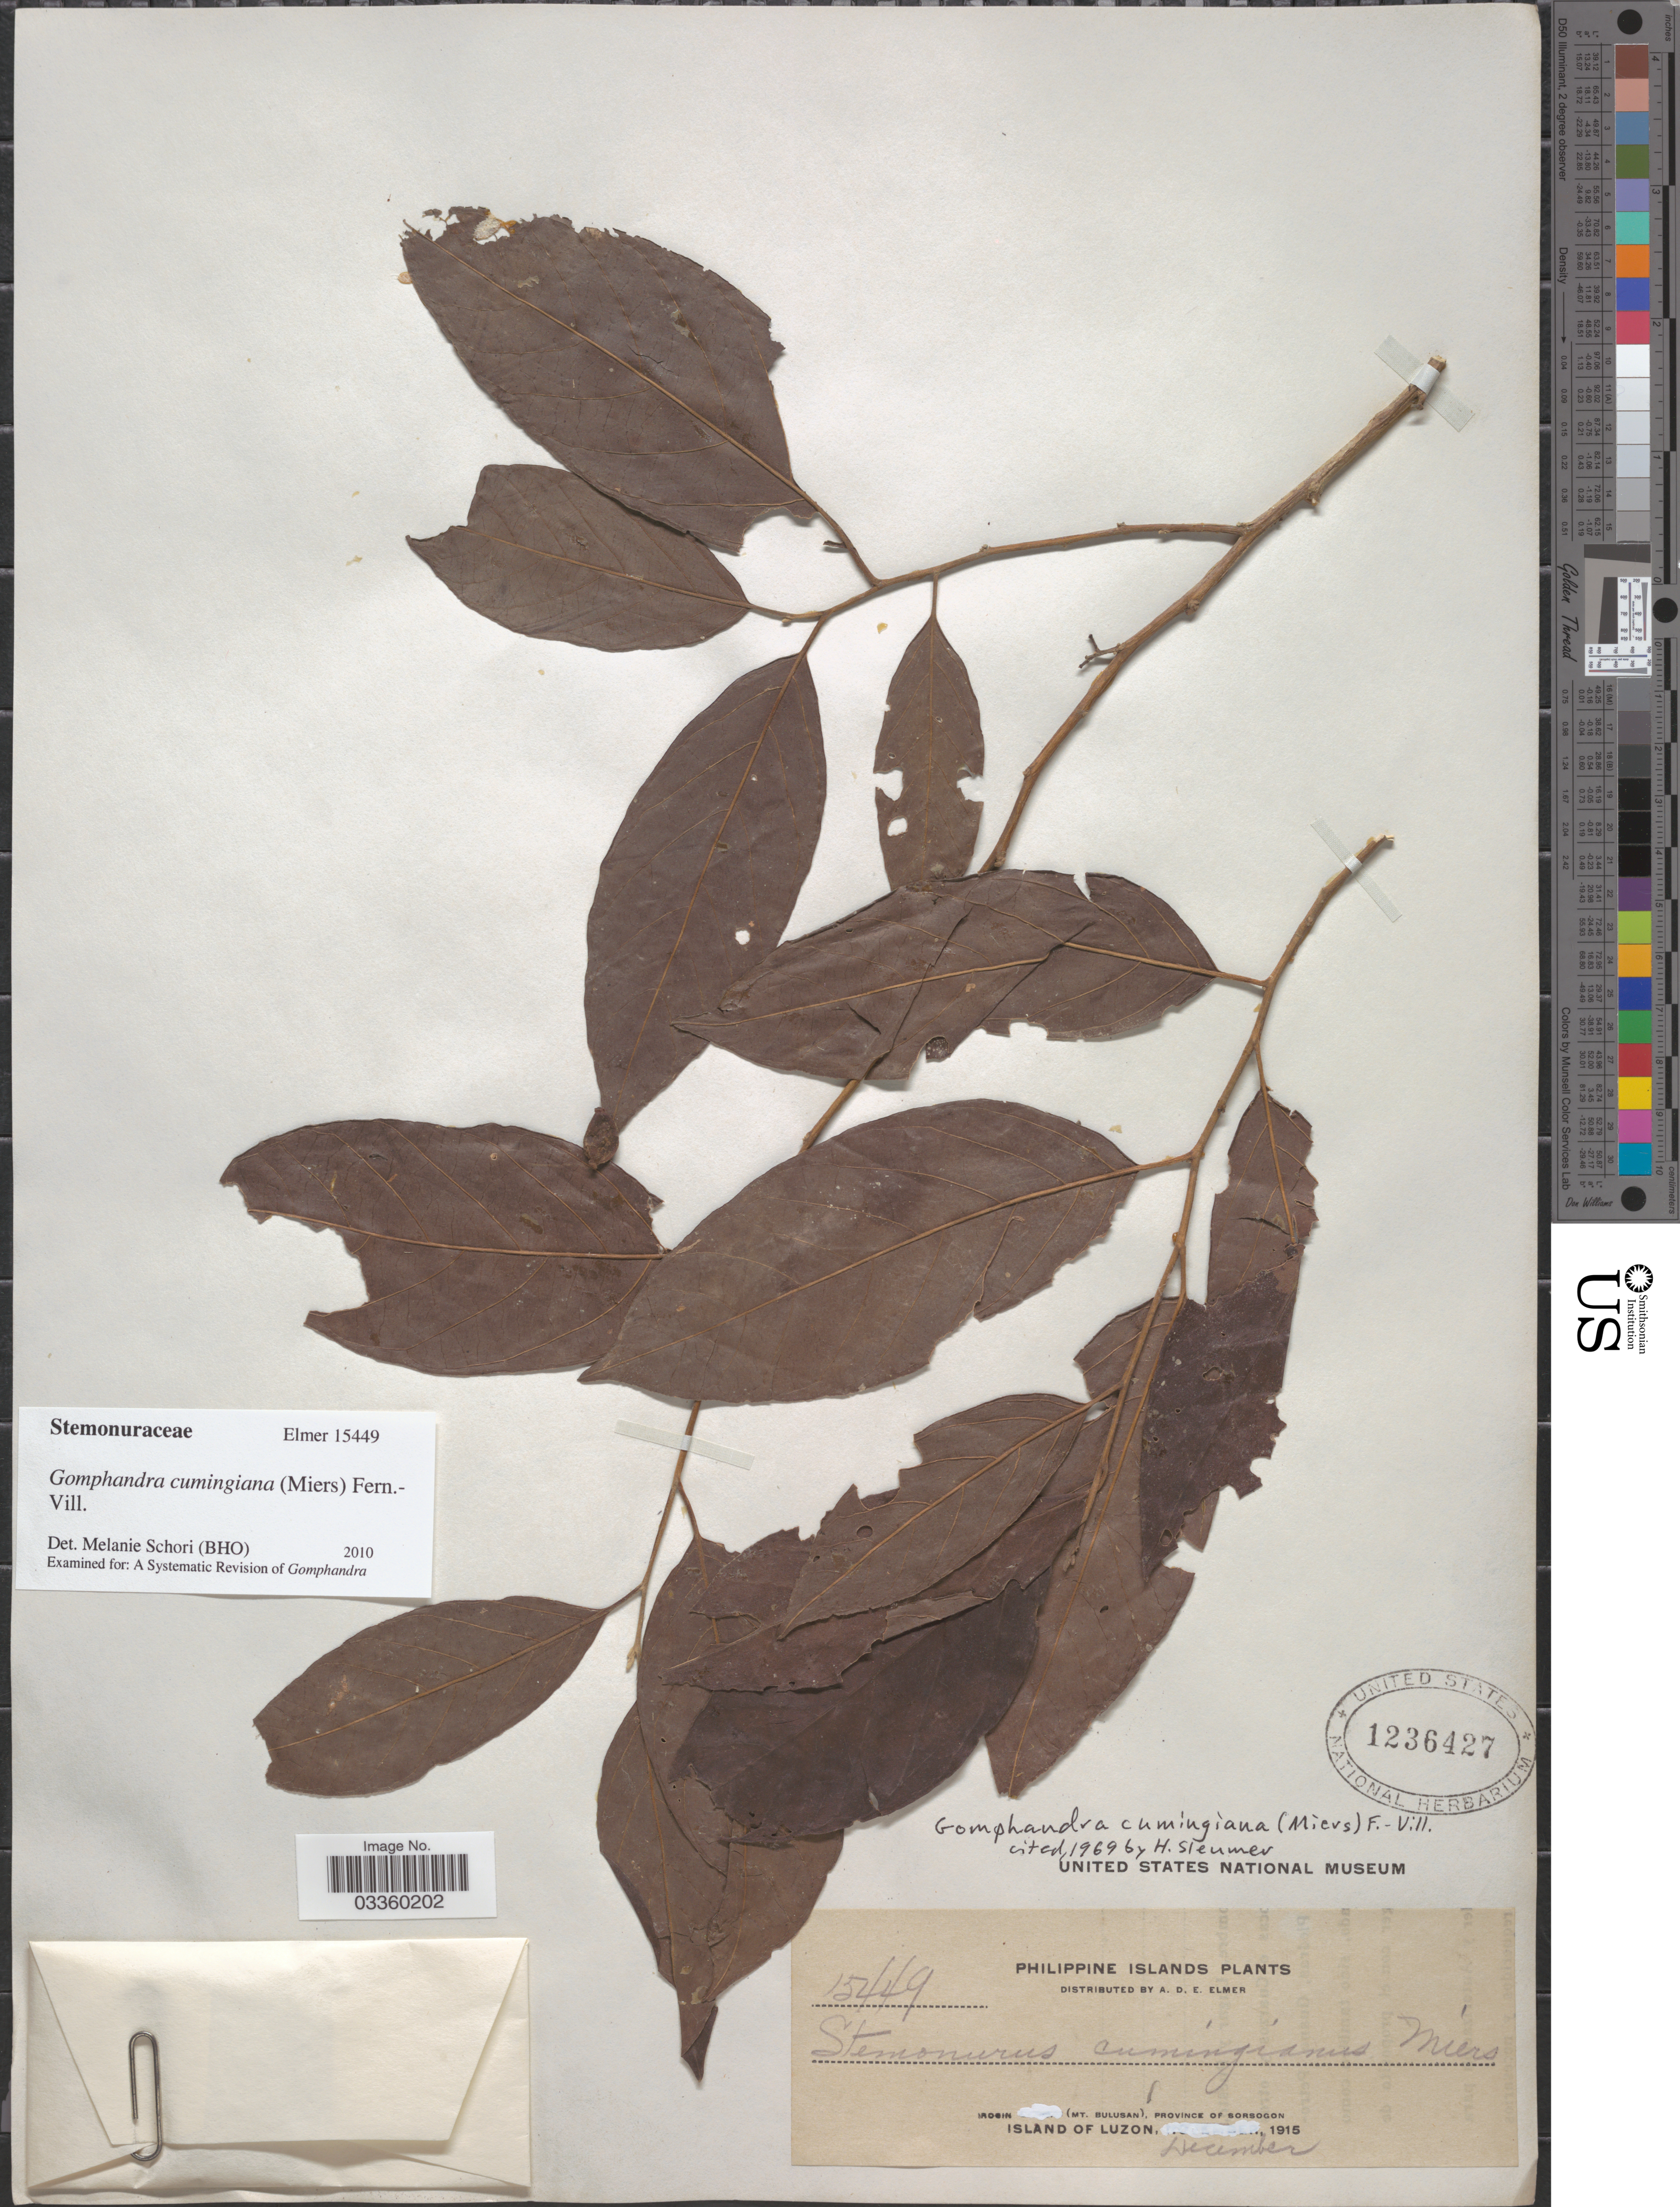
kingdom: Plantae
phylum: Tracheophyta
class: Magnoliopsida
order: Cardiopteridales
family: Stemonuraceae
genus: Gomphandra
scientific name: Gomphandra cumingiana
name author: (Miers) Fern.-Vill.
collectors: A. D. E. Elmer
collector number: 15449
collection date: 1915-12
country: Philippines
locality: Irosin (Mt. Bulusan), Province of Sorsogon. Island of Luzon.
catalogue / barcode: US 1236427